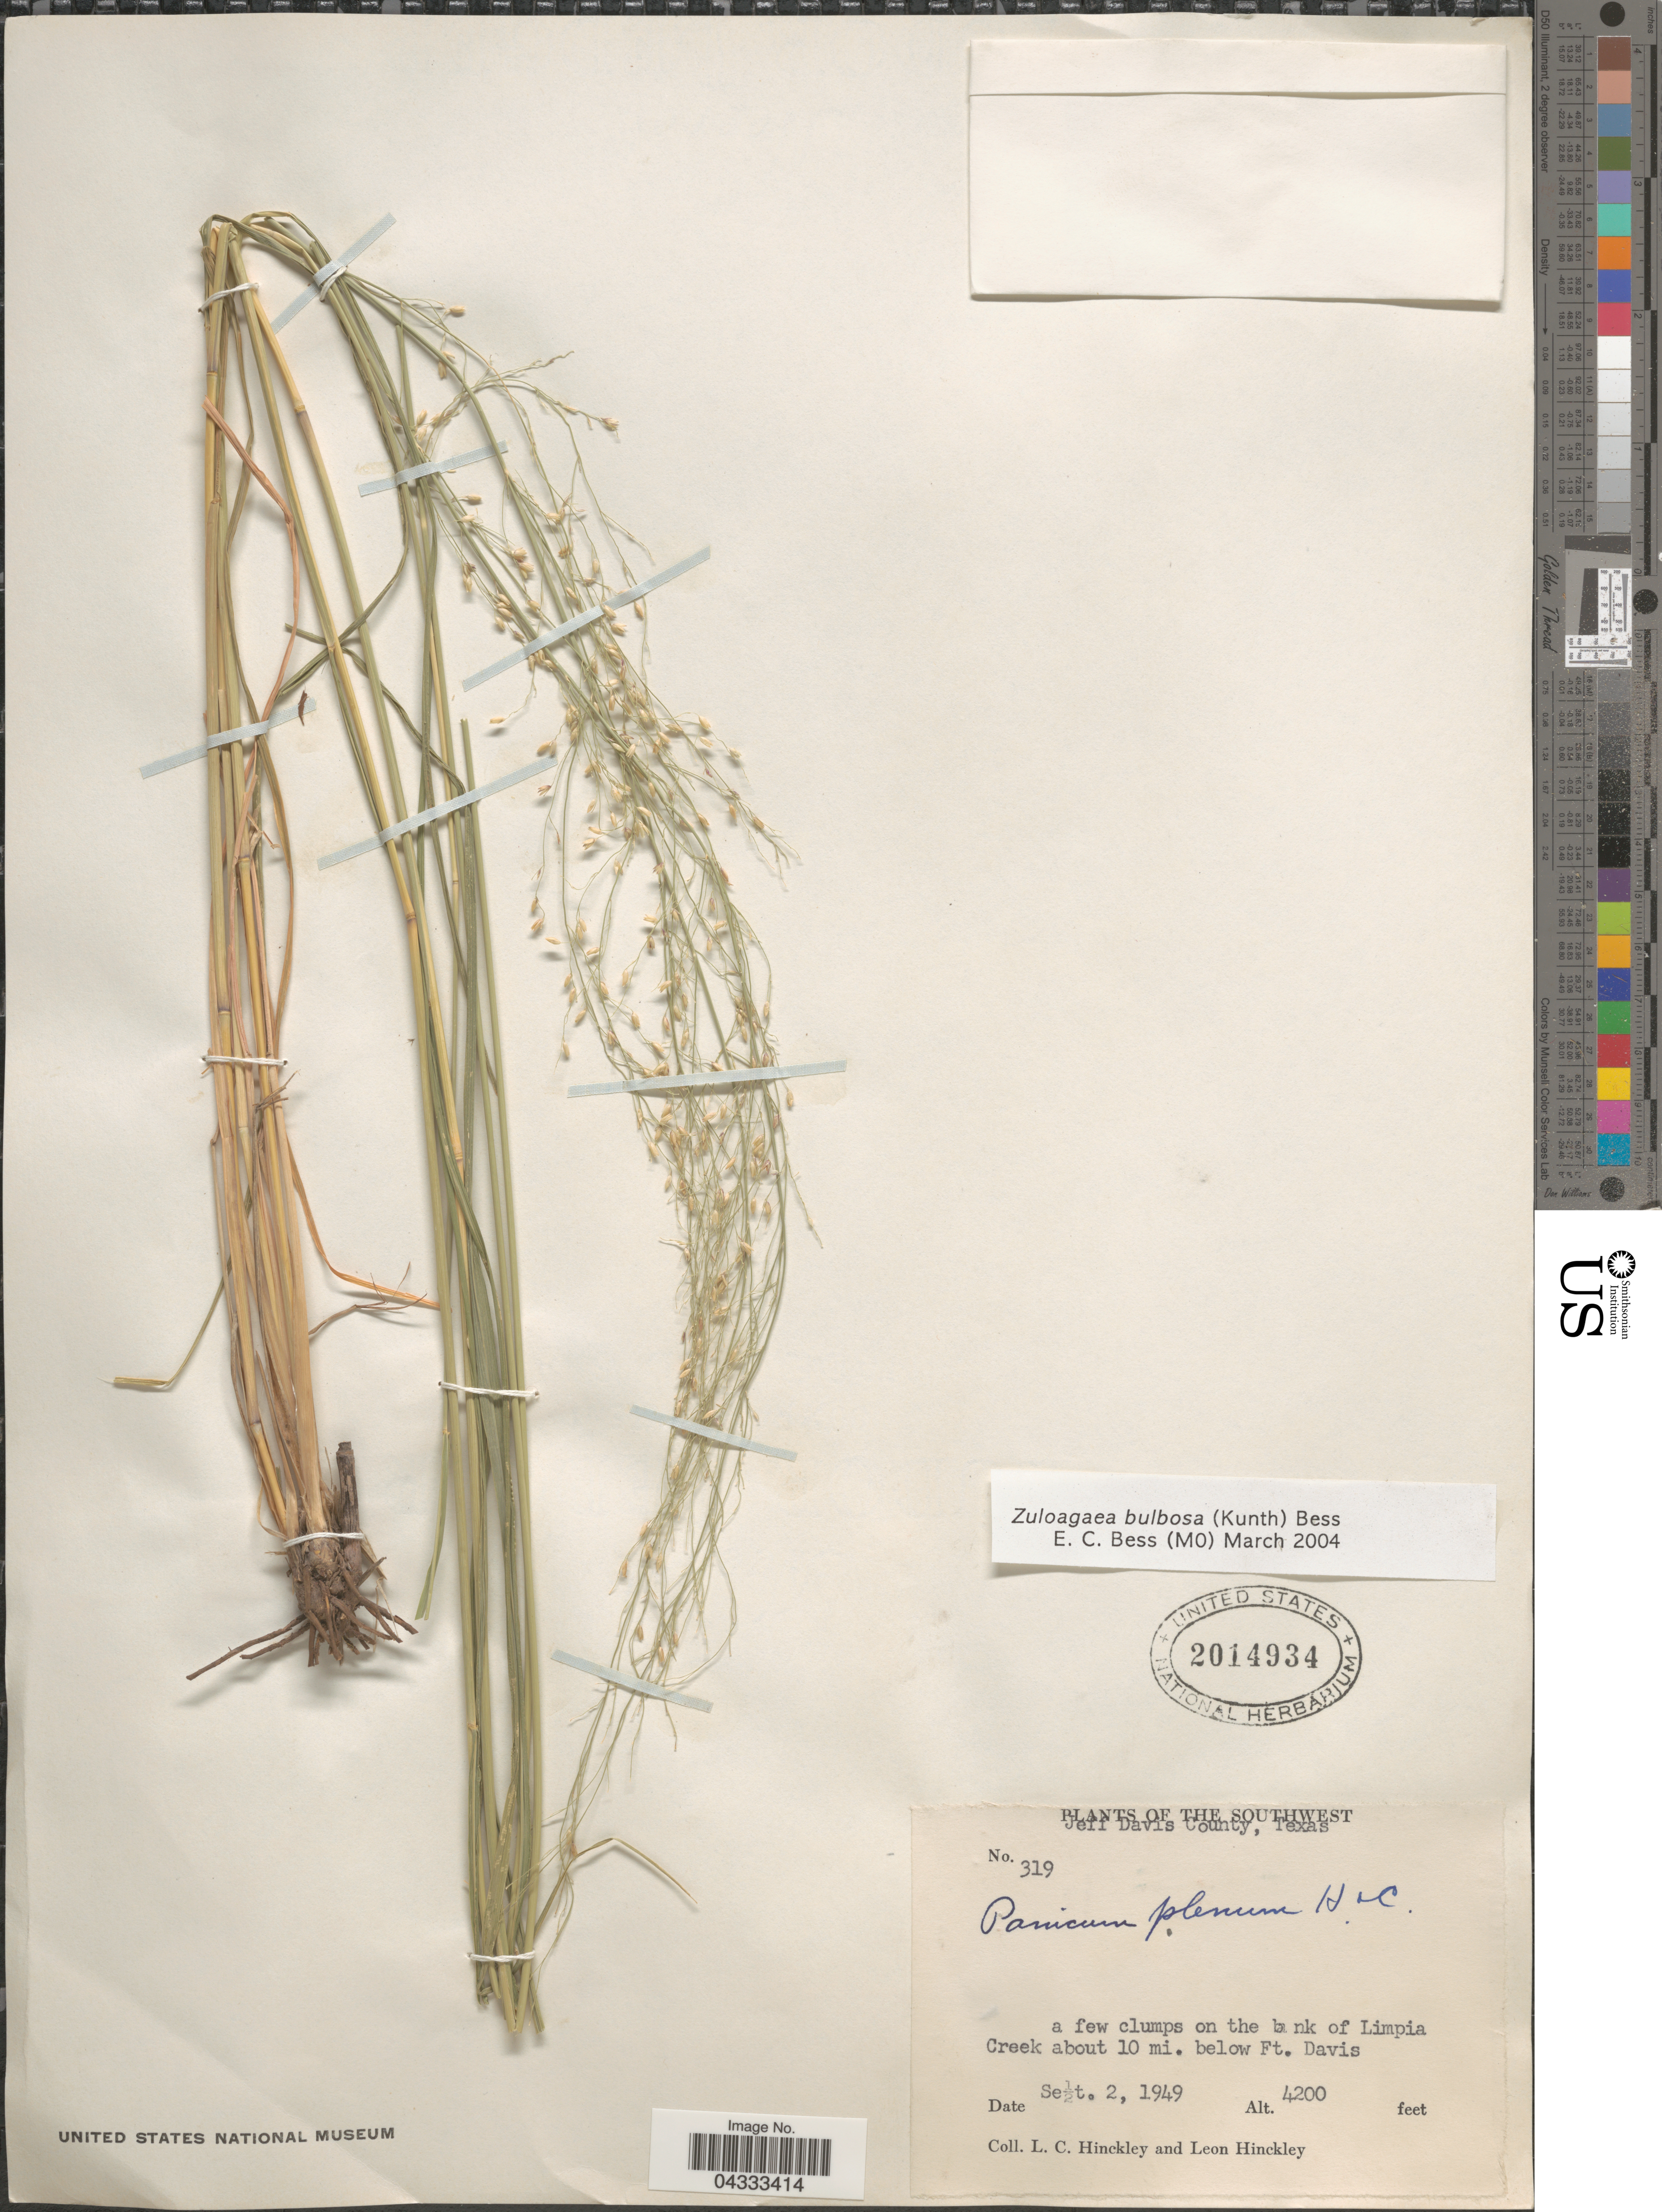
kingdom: Plantae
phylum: Tracheophyta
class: Liliopsida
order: Poales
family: Poaceae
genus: Zuloagaea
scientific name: Zuloagaea bulbosa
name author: (Kunth) E. Bess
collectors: L. Hinckley & L. Hinckley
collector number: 319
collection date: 1949-09-02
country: United States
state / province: Texas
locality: The Southwest. Jeff Davis County. A few clumps on the bank of Limpia Creek about 10 mi. below Ft. Davis.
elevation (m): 1280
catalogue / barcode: US 2014934